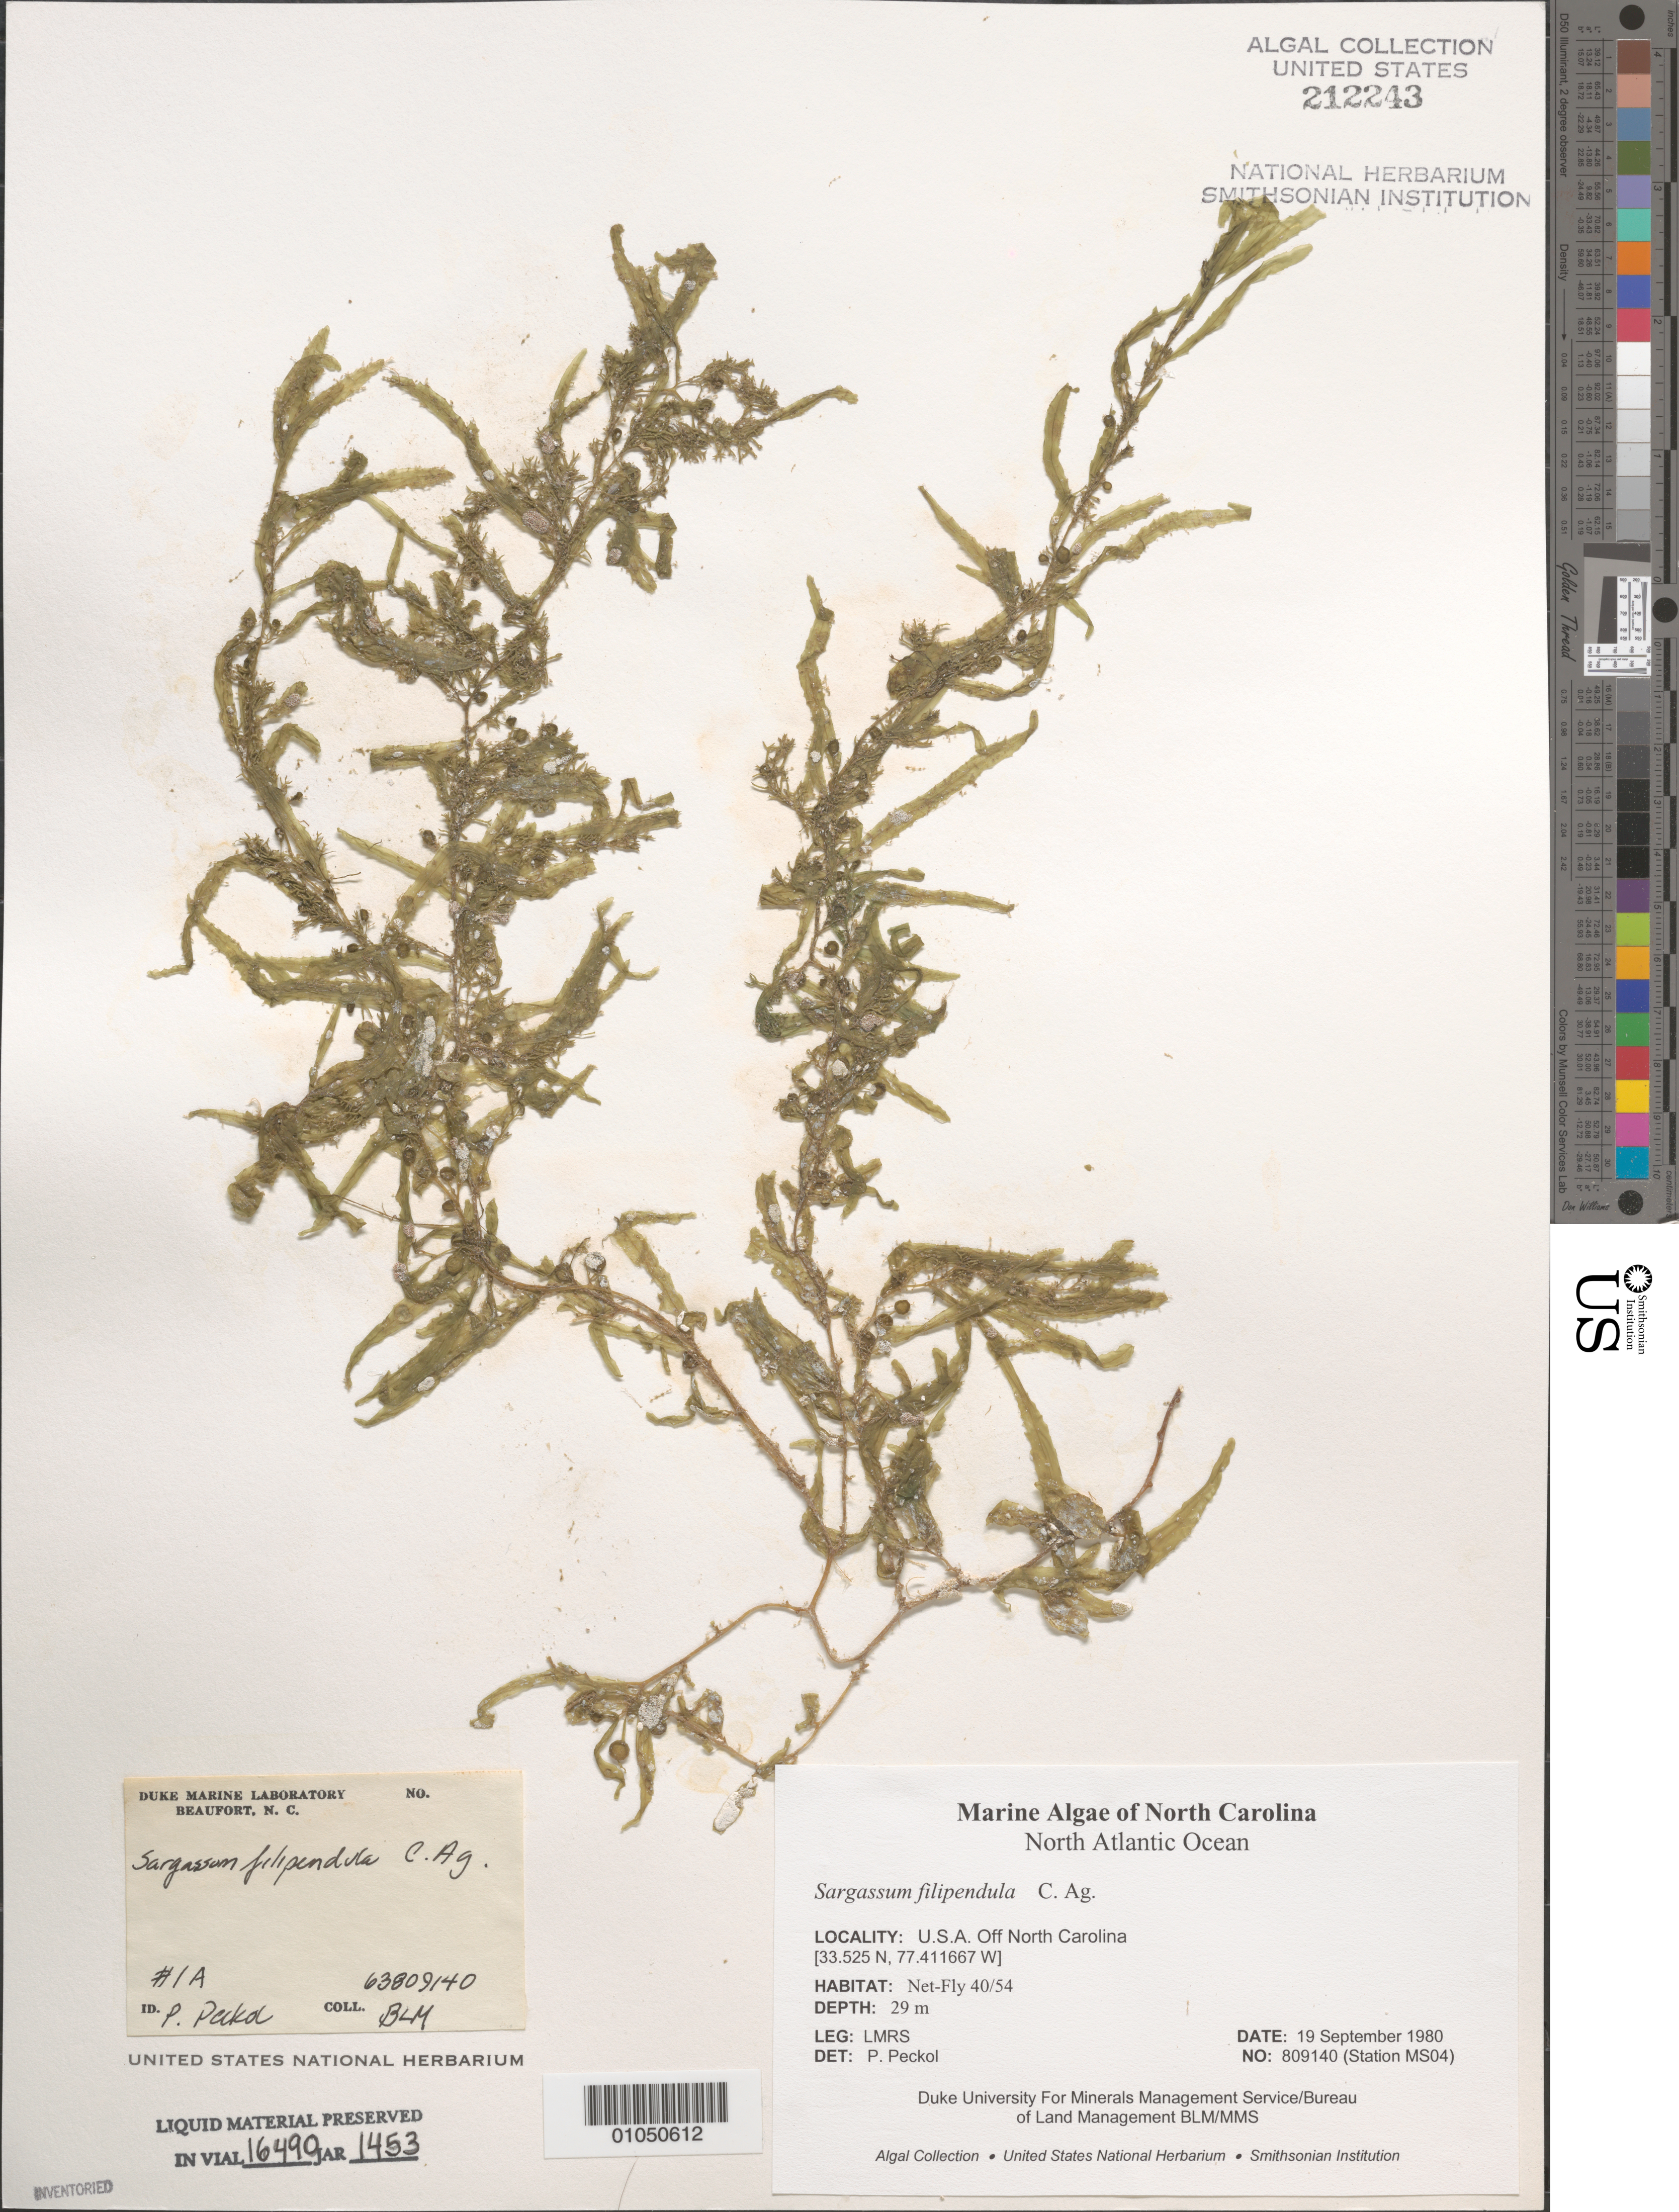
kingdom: Chromista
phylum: Ochrophyta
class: Phaeophyceae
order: Fucales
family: Sargassaceae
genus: Sargassum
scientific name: Sargassum filipendula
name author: C. Agardh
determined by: Peckol, P.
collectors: LMRS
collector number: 809140 Station MS04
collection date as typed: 19 Sep 1980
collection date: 1980-09-19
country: United States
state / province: North Carolina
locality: North Atlantic Ocean off North Carolina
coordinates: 33.525 N, 77.411667 W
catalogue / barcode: US 212243